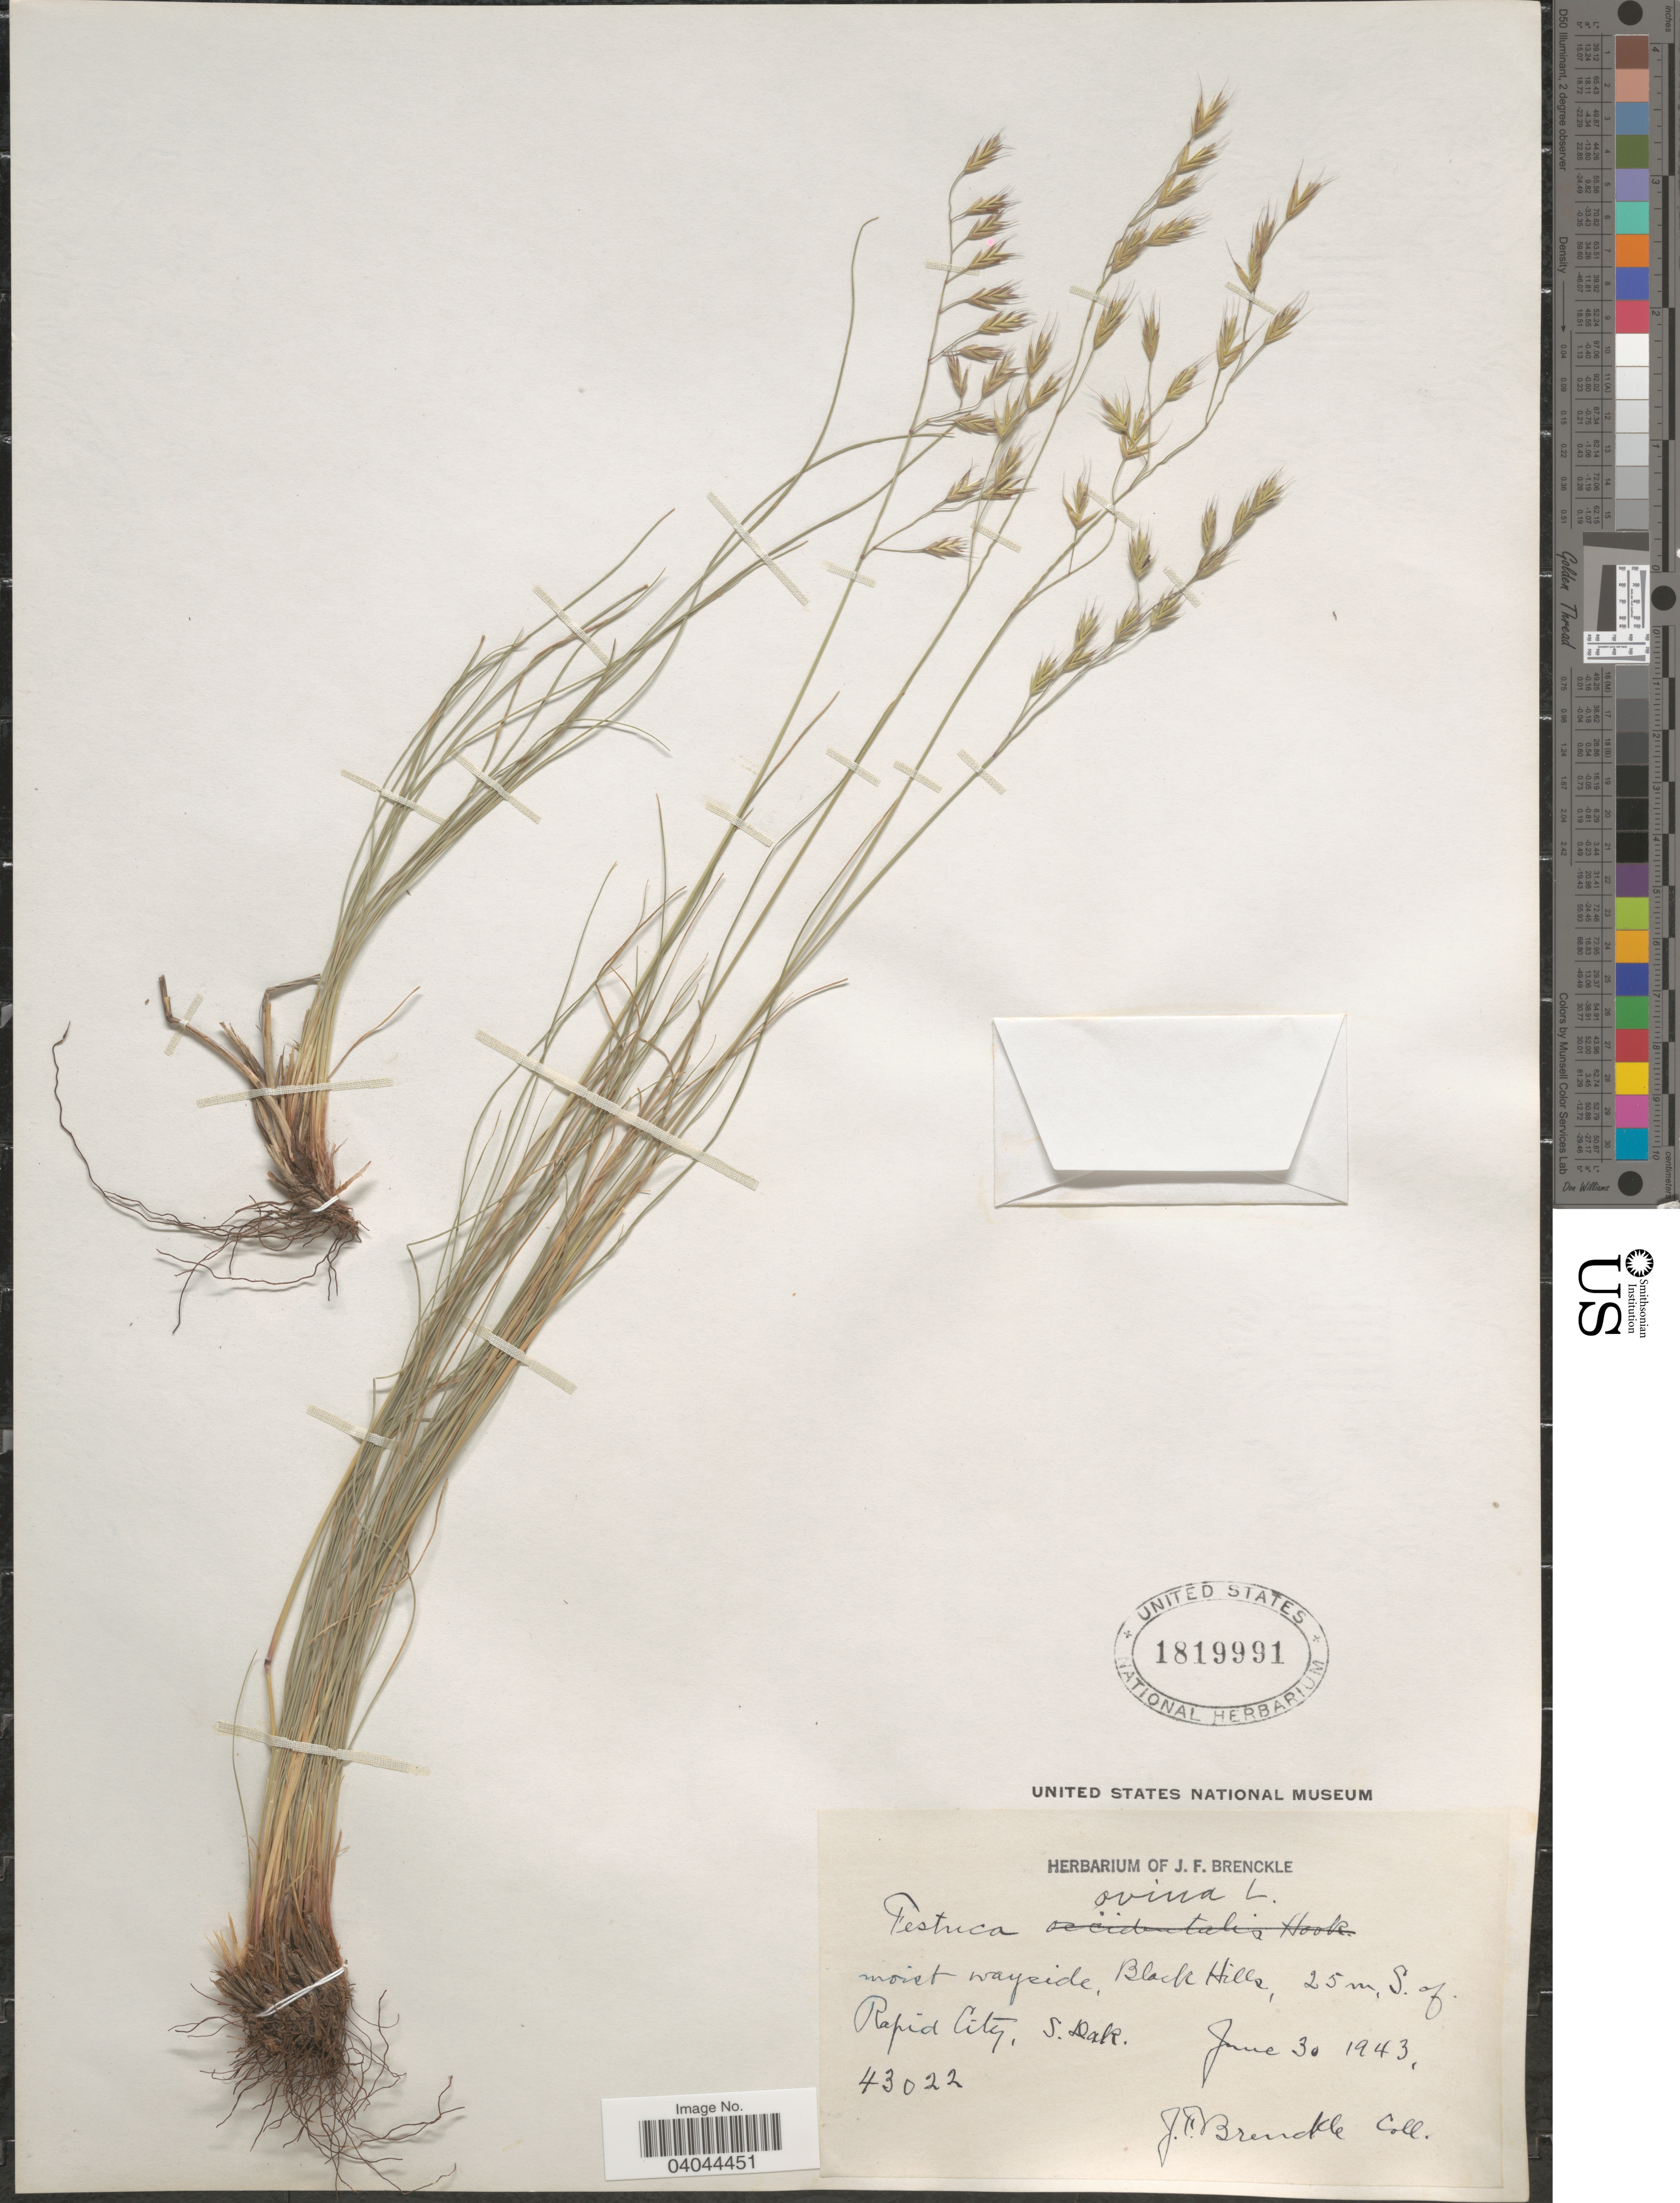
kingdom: Plantae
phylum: Tracheophyta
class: Liliopsida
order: Poales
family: Poaceae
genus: Festuca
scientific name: Festuca ovina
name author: L.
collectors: J. Brenckle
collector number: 43022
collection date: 1943-06-30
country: United States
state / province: South Dakota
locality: Moist wayside, Black Hills, 25 mi. S. of Rapid City.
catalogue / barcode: US 1819991